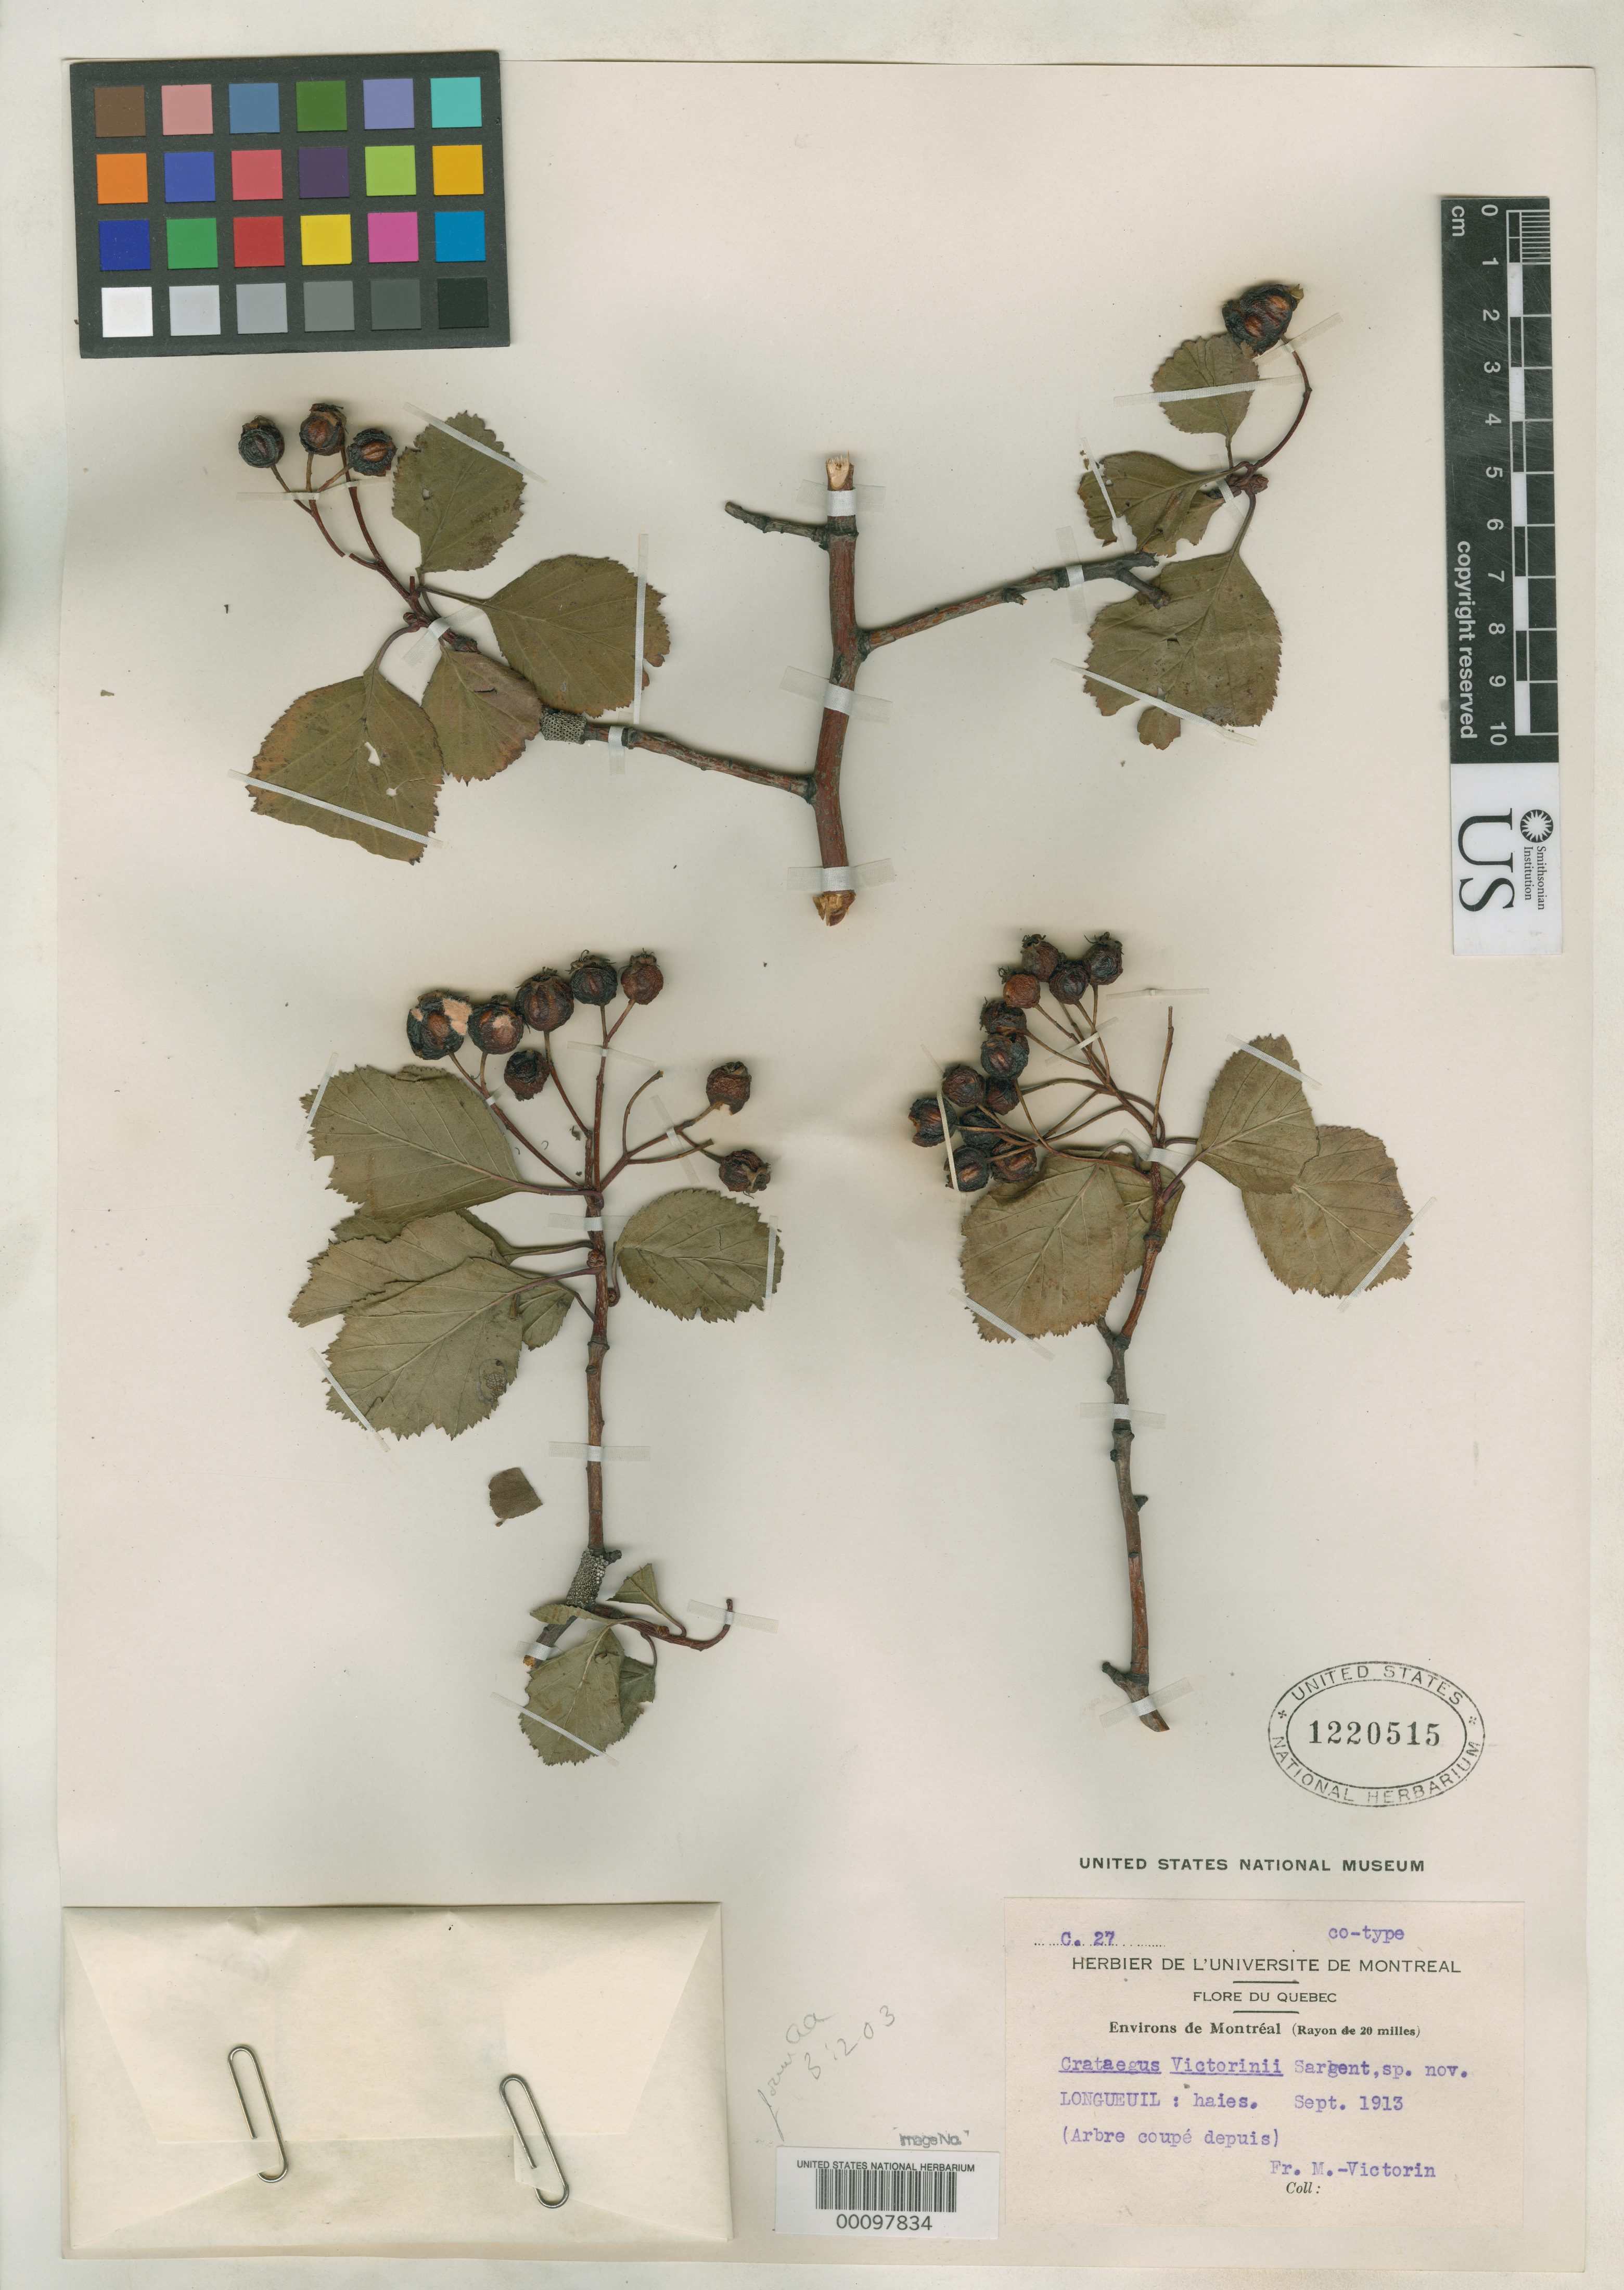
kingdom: Plantae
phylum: Tracheophyta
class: Magnoliopsida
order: Rosales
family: Rosaceae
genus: Crataegus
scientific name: Crataegus victorinii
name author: Sarg.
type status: Isotype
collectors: Fr. Marie-Victorin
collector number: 27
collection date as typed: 22 Sep 1913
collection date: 1913-09-22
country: Canada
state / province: Quebec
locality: Opposite Montreal in College Longueuil.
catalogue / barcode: US 1220515